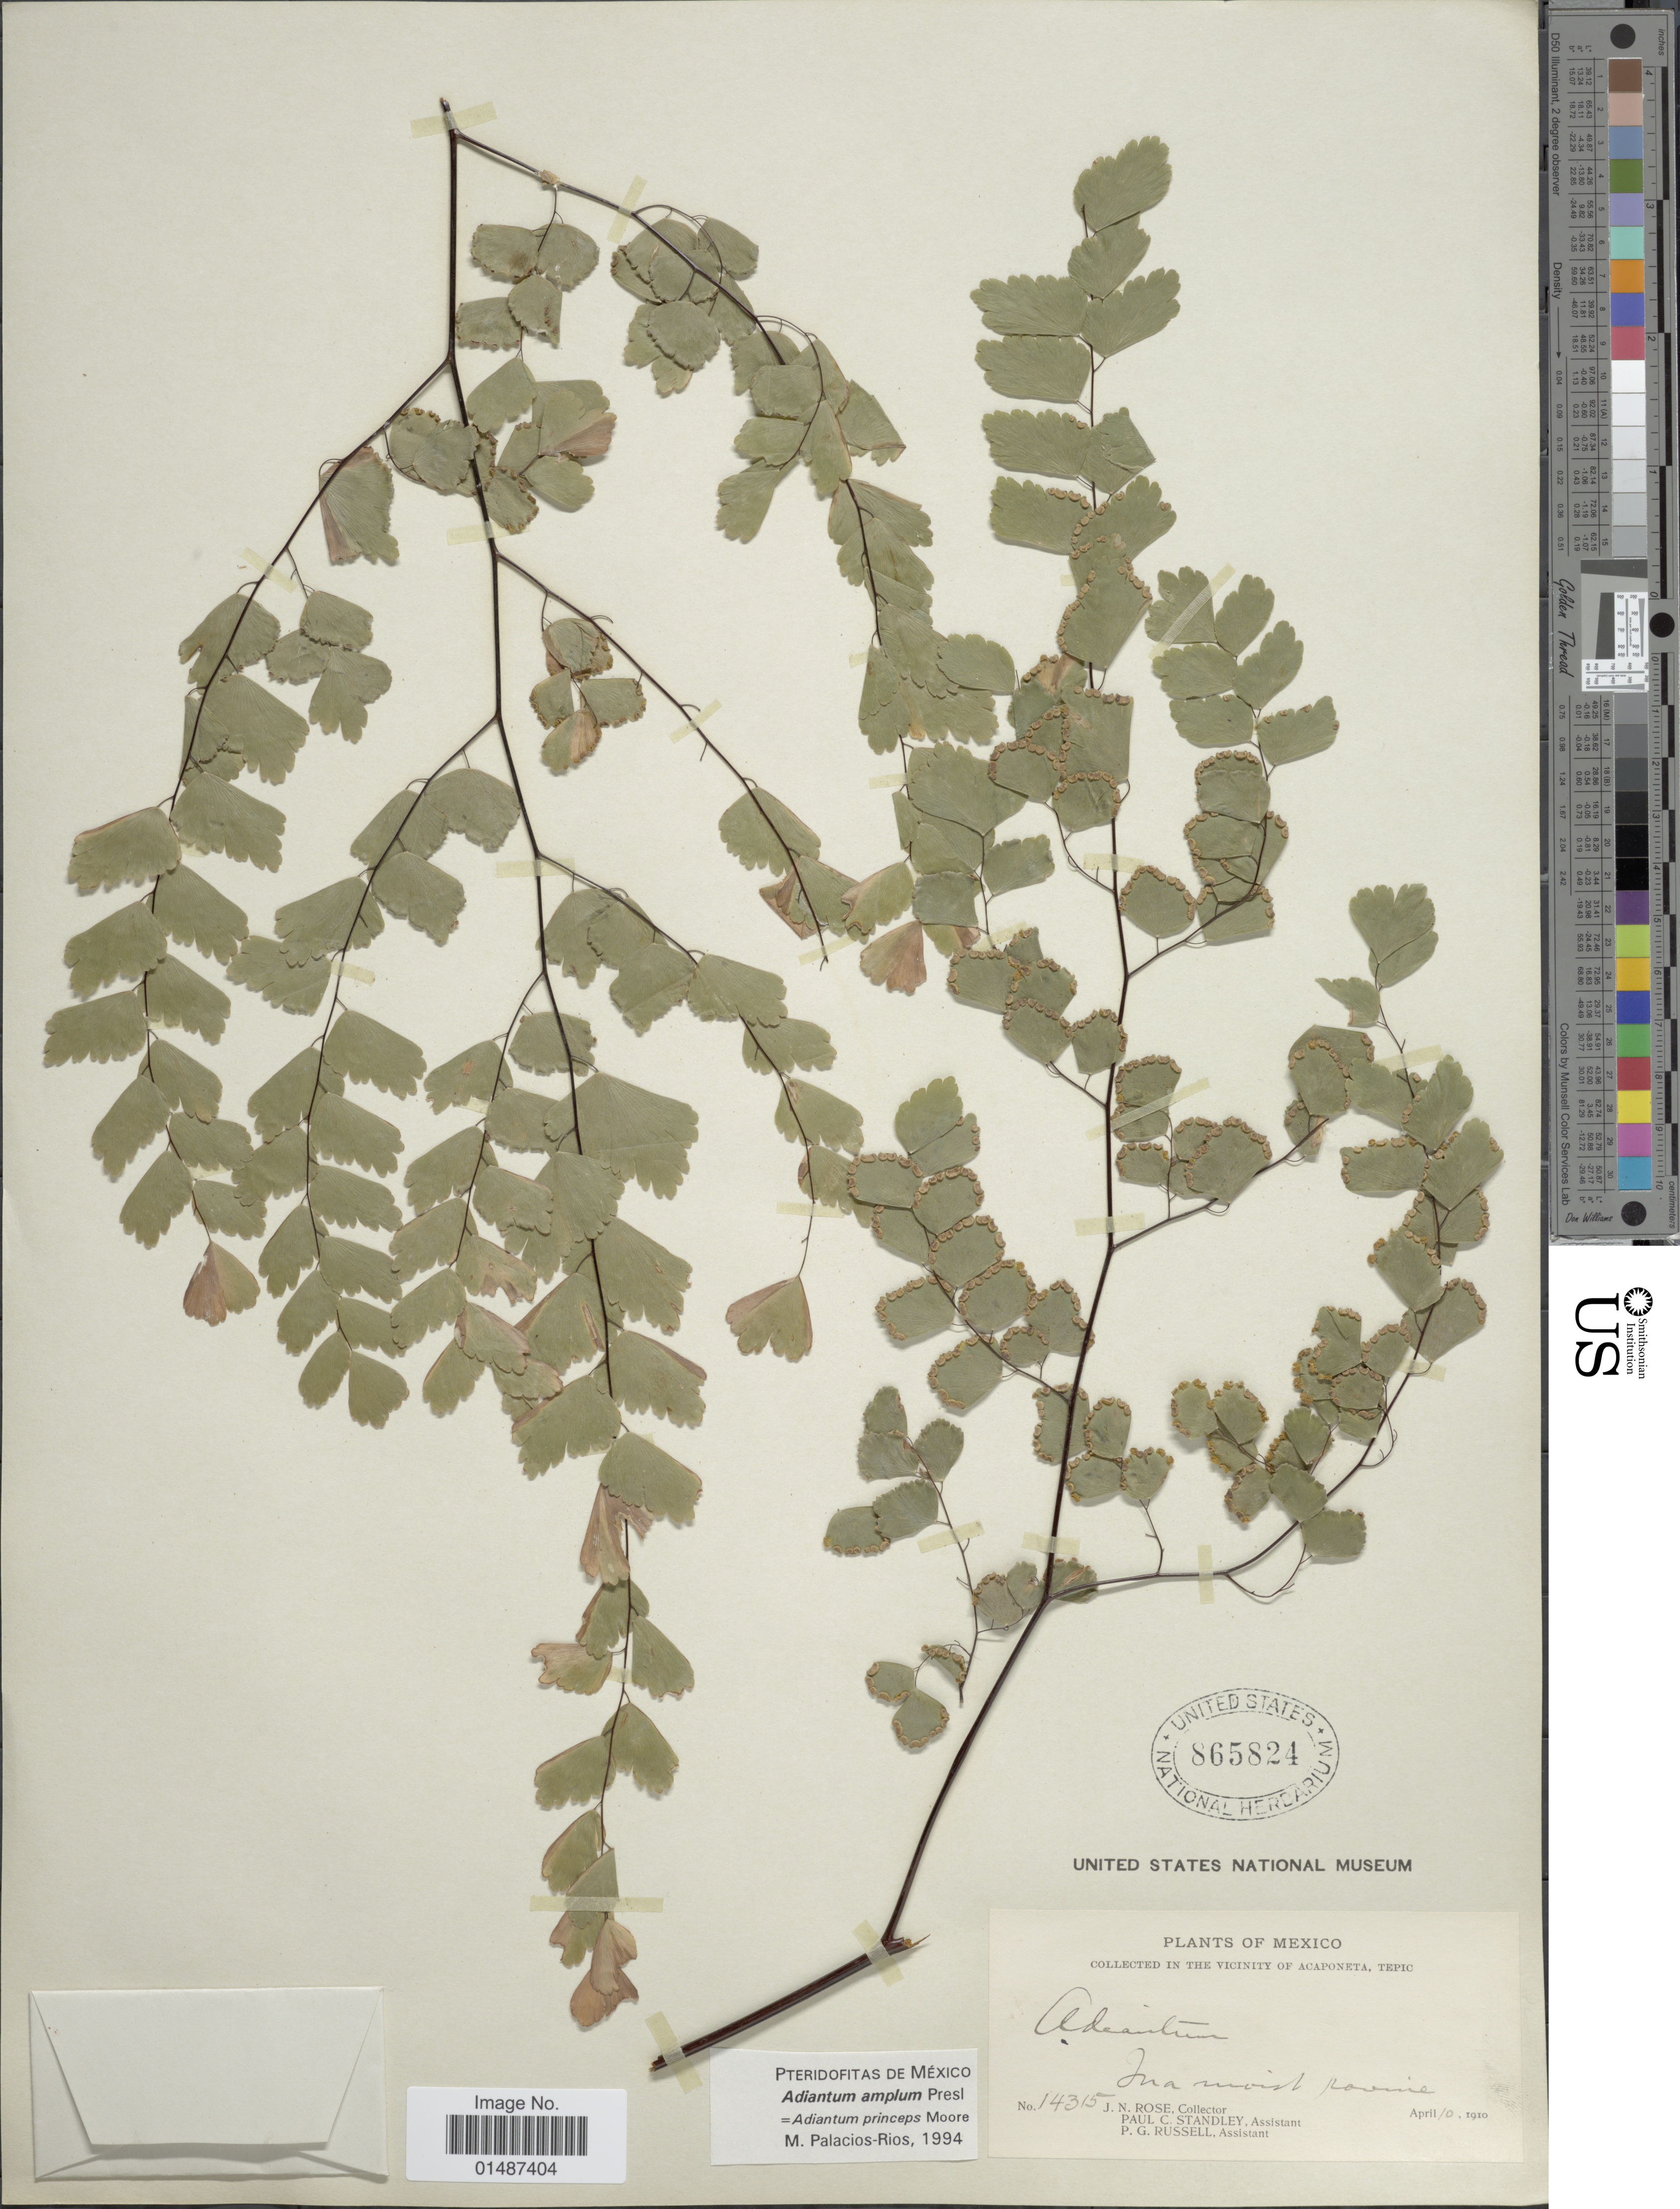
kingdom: Plantae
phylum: Tracheophyta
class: Polypodiopsida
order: Polypodiales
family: Pteridaceae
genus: Adiantum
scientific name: Adiantum amplum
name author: C. Presl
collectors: J. N. Rose, P. C. Standley & P. G. Russell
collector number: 14315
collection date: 1910-04-10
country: Mexico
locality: In the Vicinity of Acaponeta, Tepic.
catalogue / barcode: US 865824